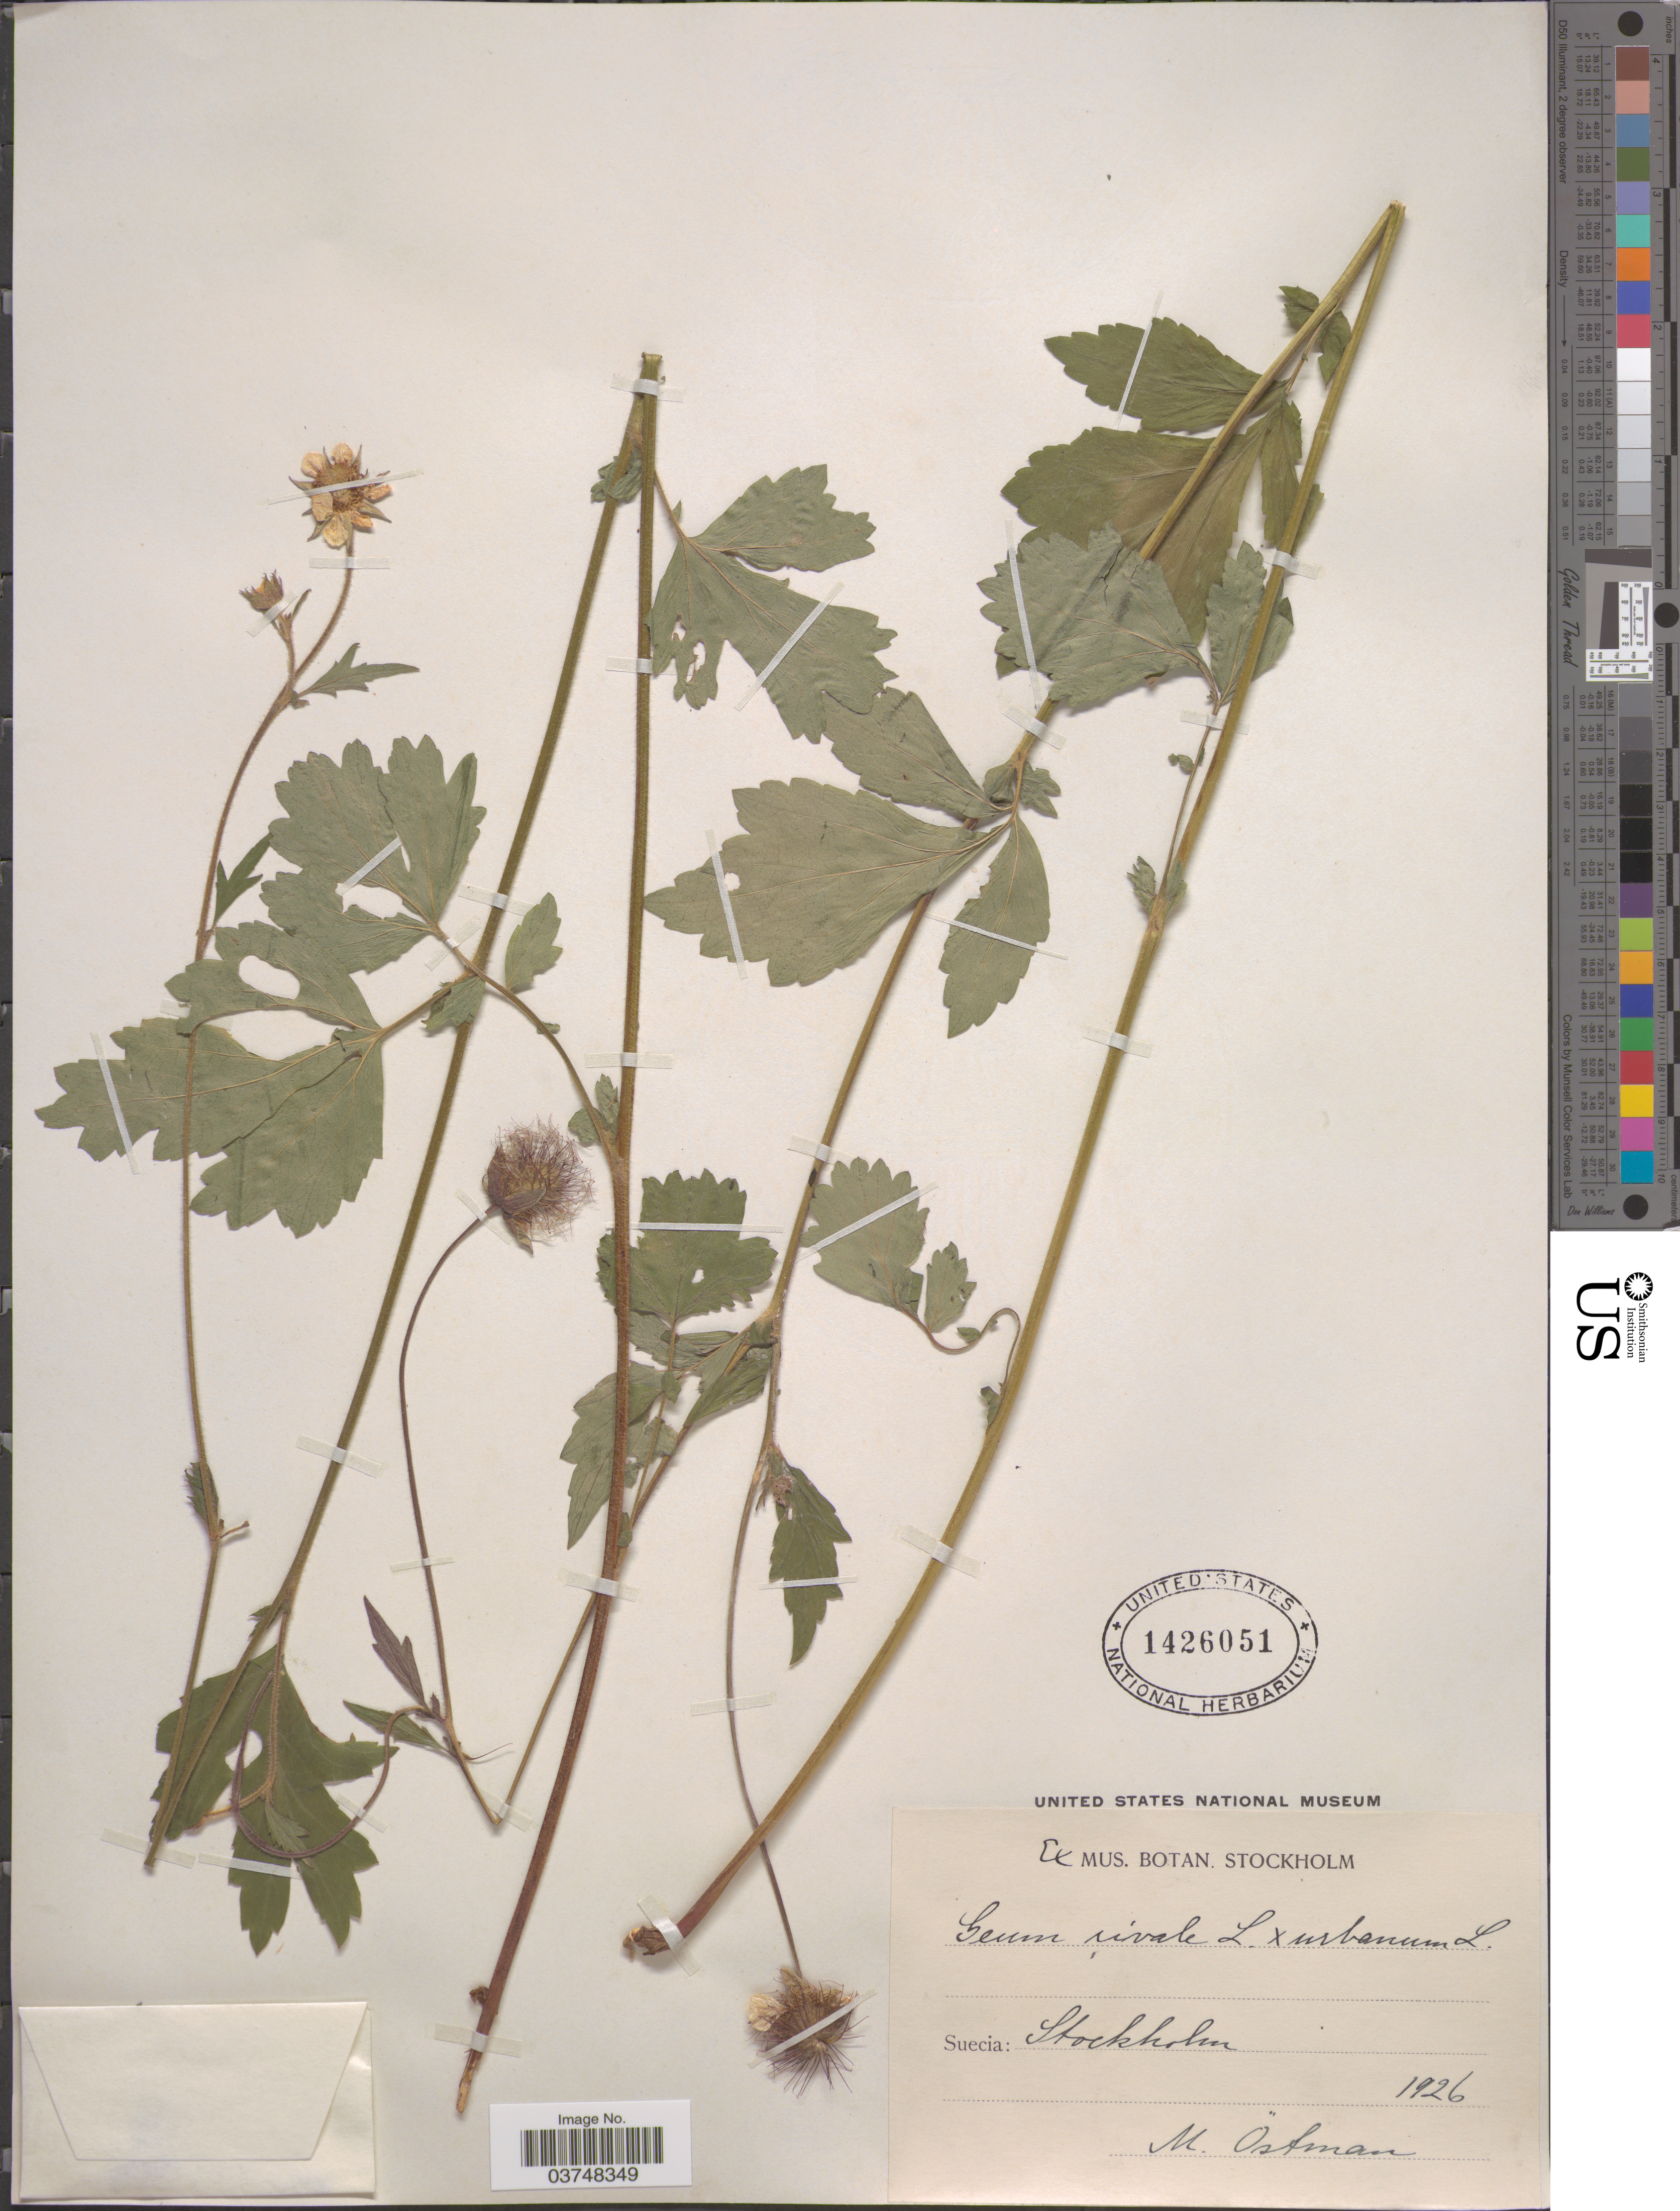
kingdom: Plantae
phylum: Tracheophyta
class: Magnoliopsida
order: Rosales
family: Rosaceae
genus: Geum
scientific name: Geum rivale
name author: L.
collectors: M. Östman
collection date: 1926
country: Sweden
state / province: Stockholm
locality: Stockholm.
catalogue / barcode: US 1426051